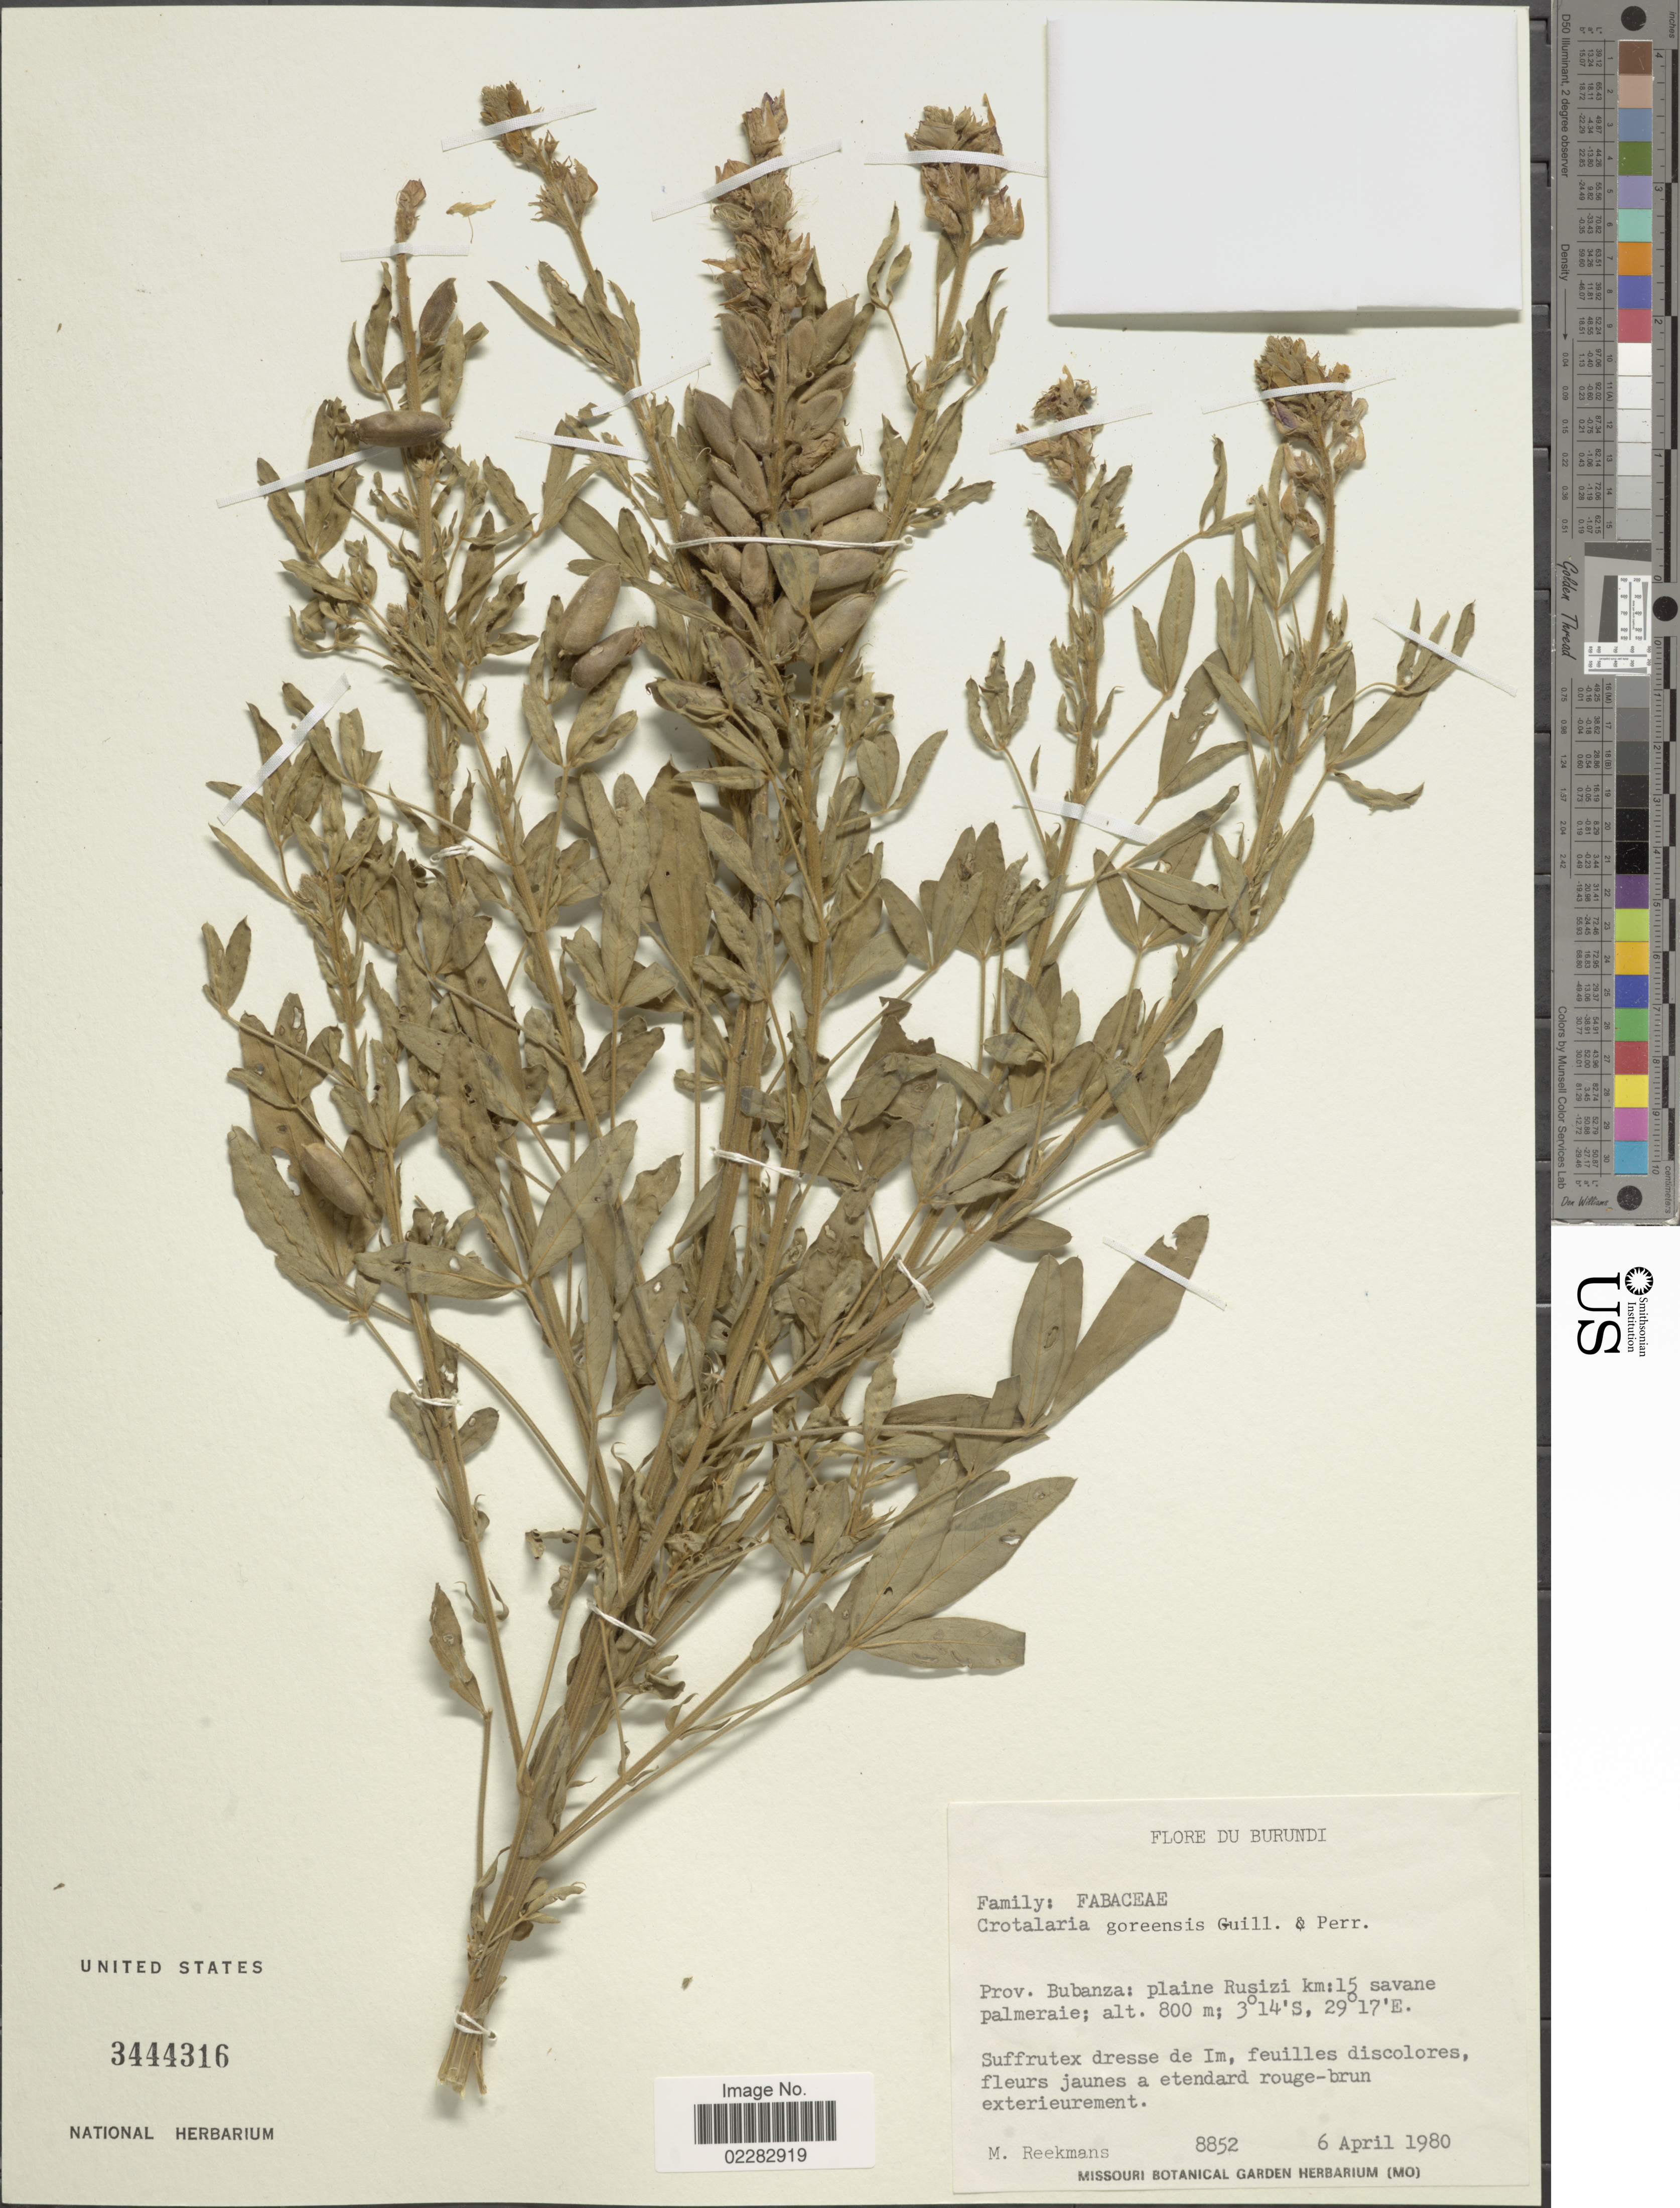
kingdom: Plantae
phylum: Tracheophyta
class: Magnoliopsida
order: Fabales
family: Fabaceae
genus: Crotalaria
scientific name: Crotalaria goreensis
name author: Guill. & Perr.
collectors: M. Reekmans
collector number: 8852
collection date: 1980-04-06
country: Burundi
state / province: Bubanza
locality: Plaine Rusizi km:15 savane palmeraie.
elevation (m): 800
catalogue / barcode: US 3444316